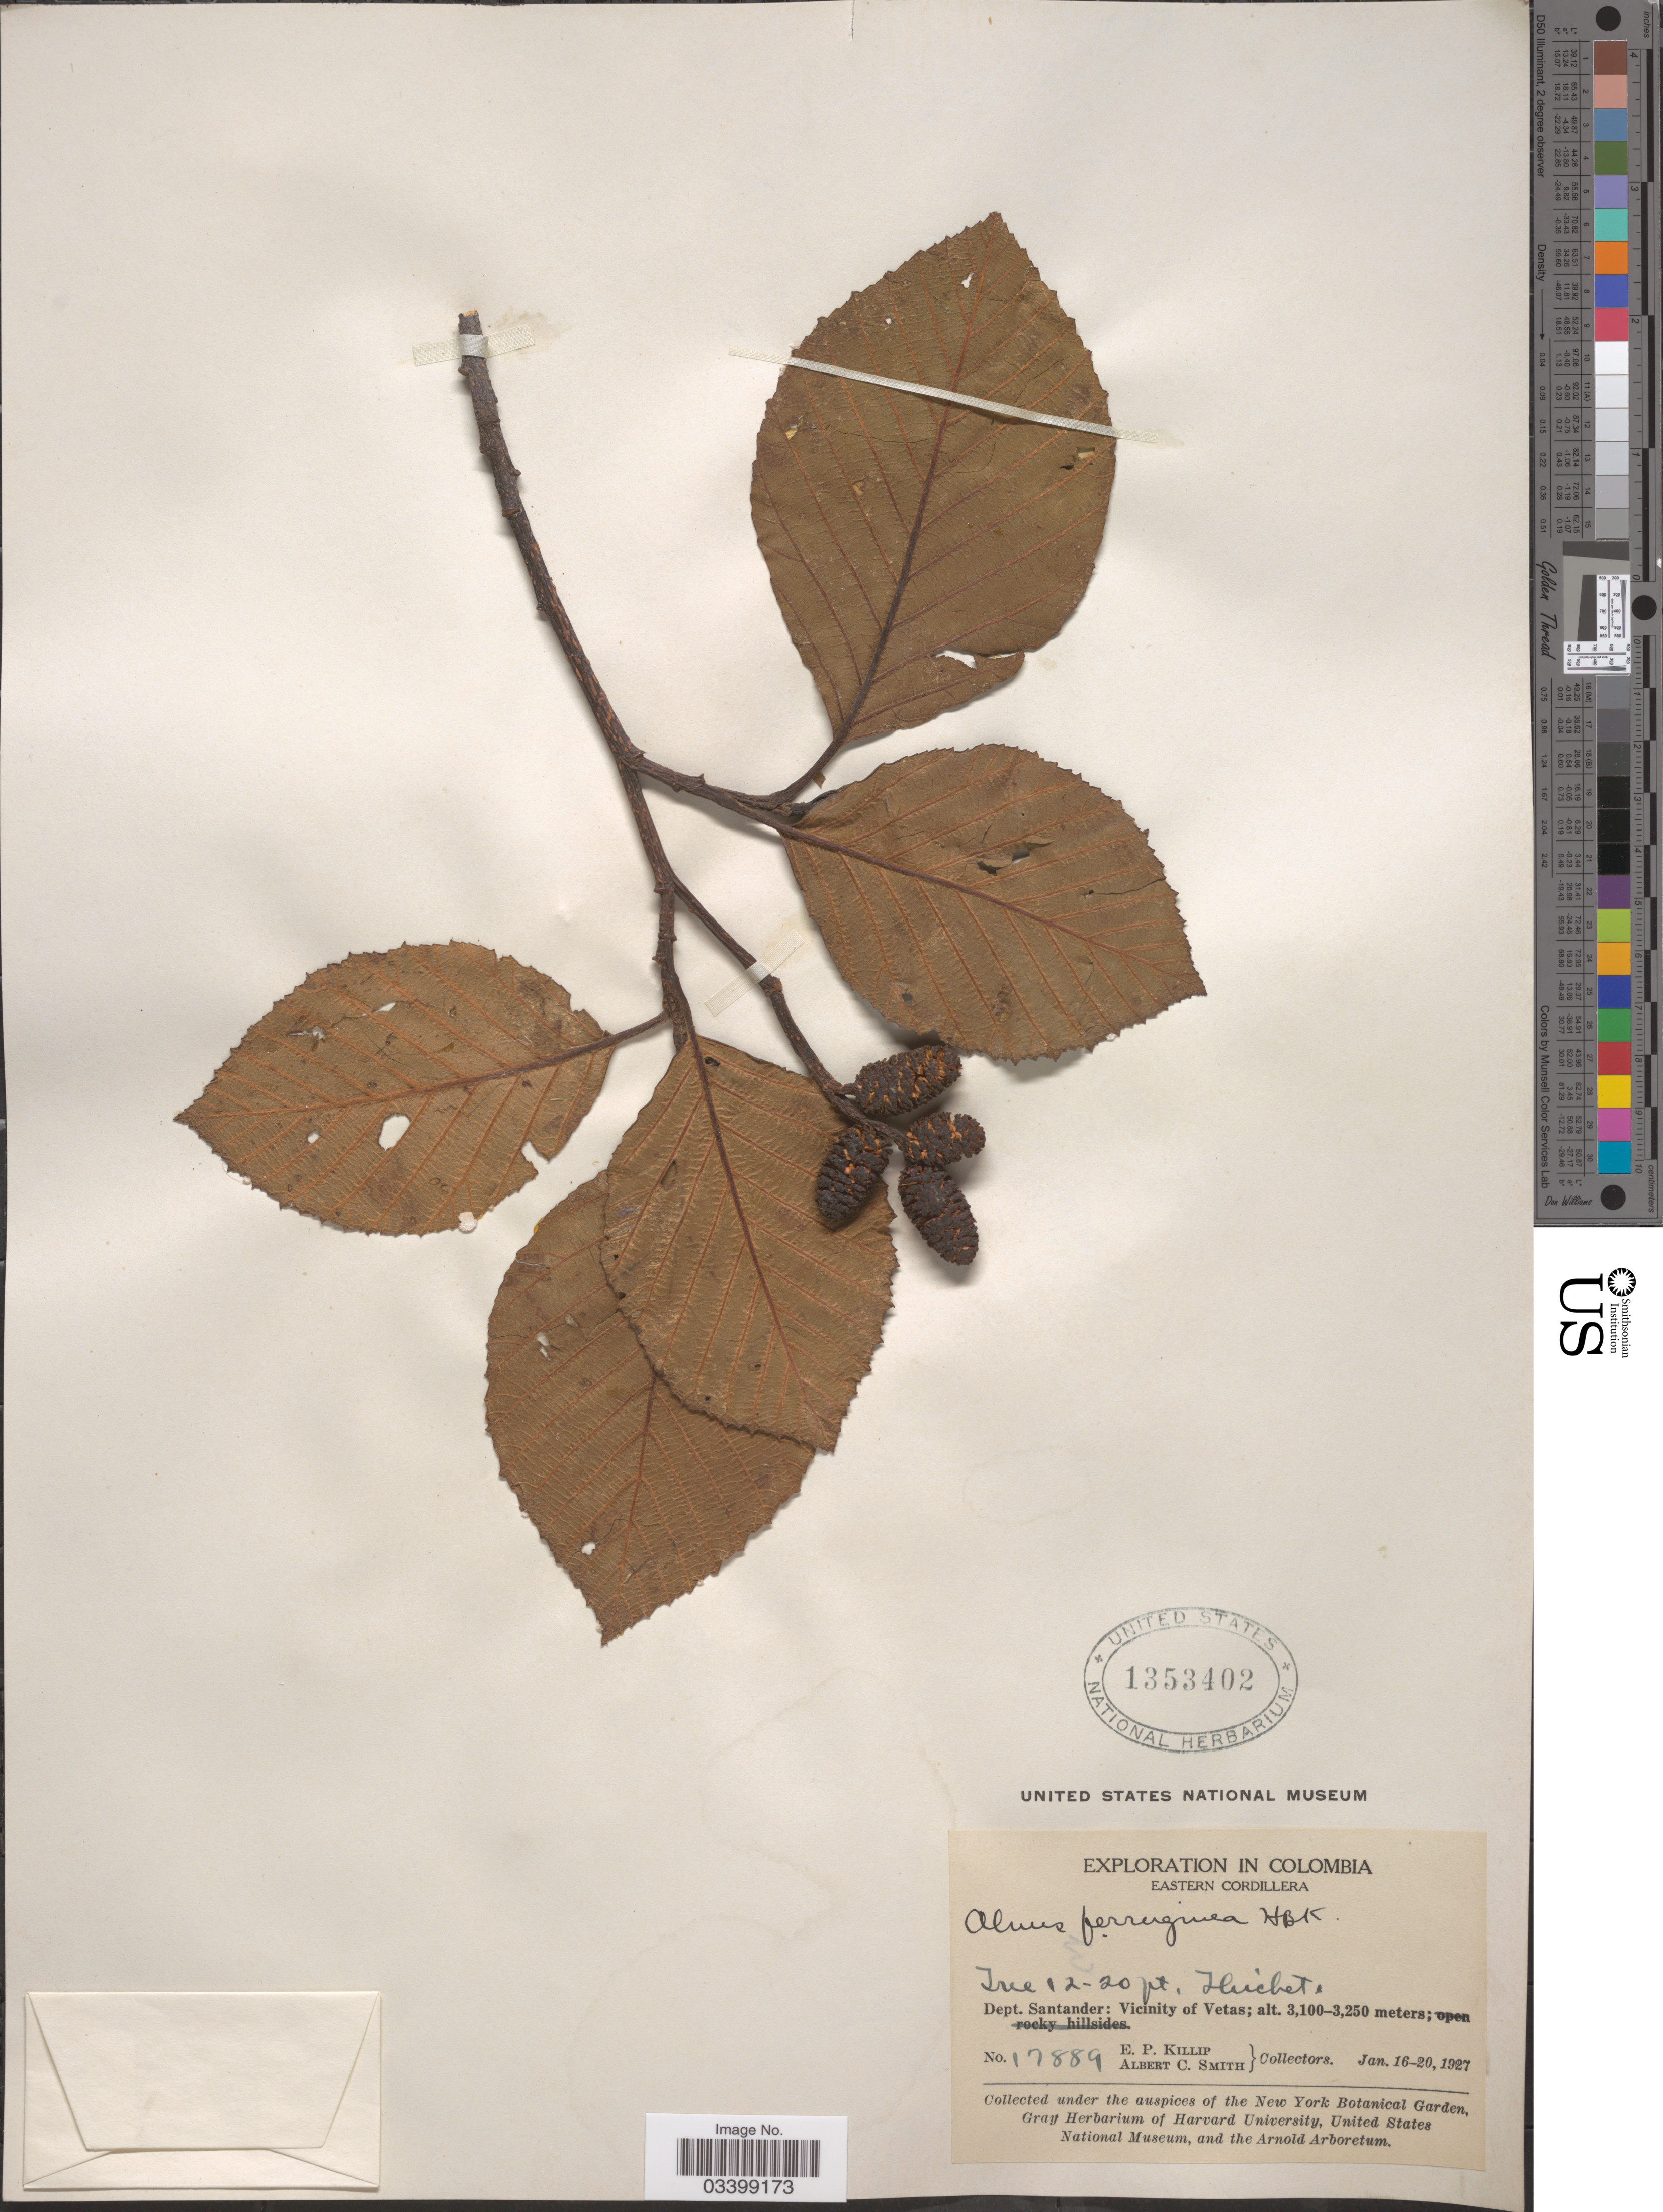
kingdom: Plantae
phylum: Tracheophyta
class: Magnoliopsida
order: Fagales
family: Betulaceae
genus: Alnus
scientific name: Alnus acuminata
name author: Kunth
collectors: E. P. Killip & A. C. Smith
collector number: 17889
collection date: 1927-01-16/1927-01-20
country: Colombia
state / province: Santander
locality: Eastern Cordillera. Dept. Santander: Vicinity of Vetas.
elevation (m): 3100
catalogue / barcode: US 1353402